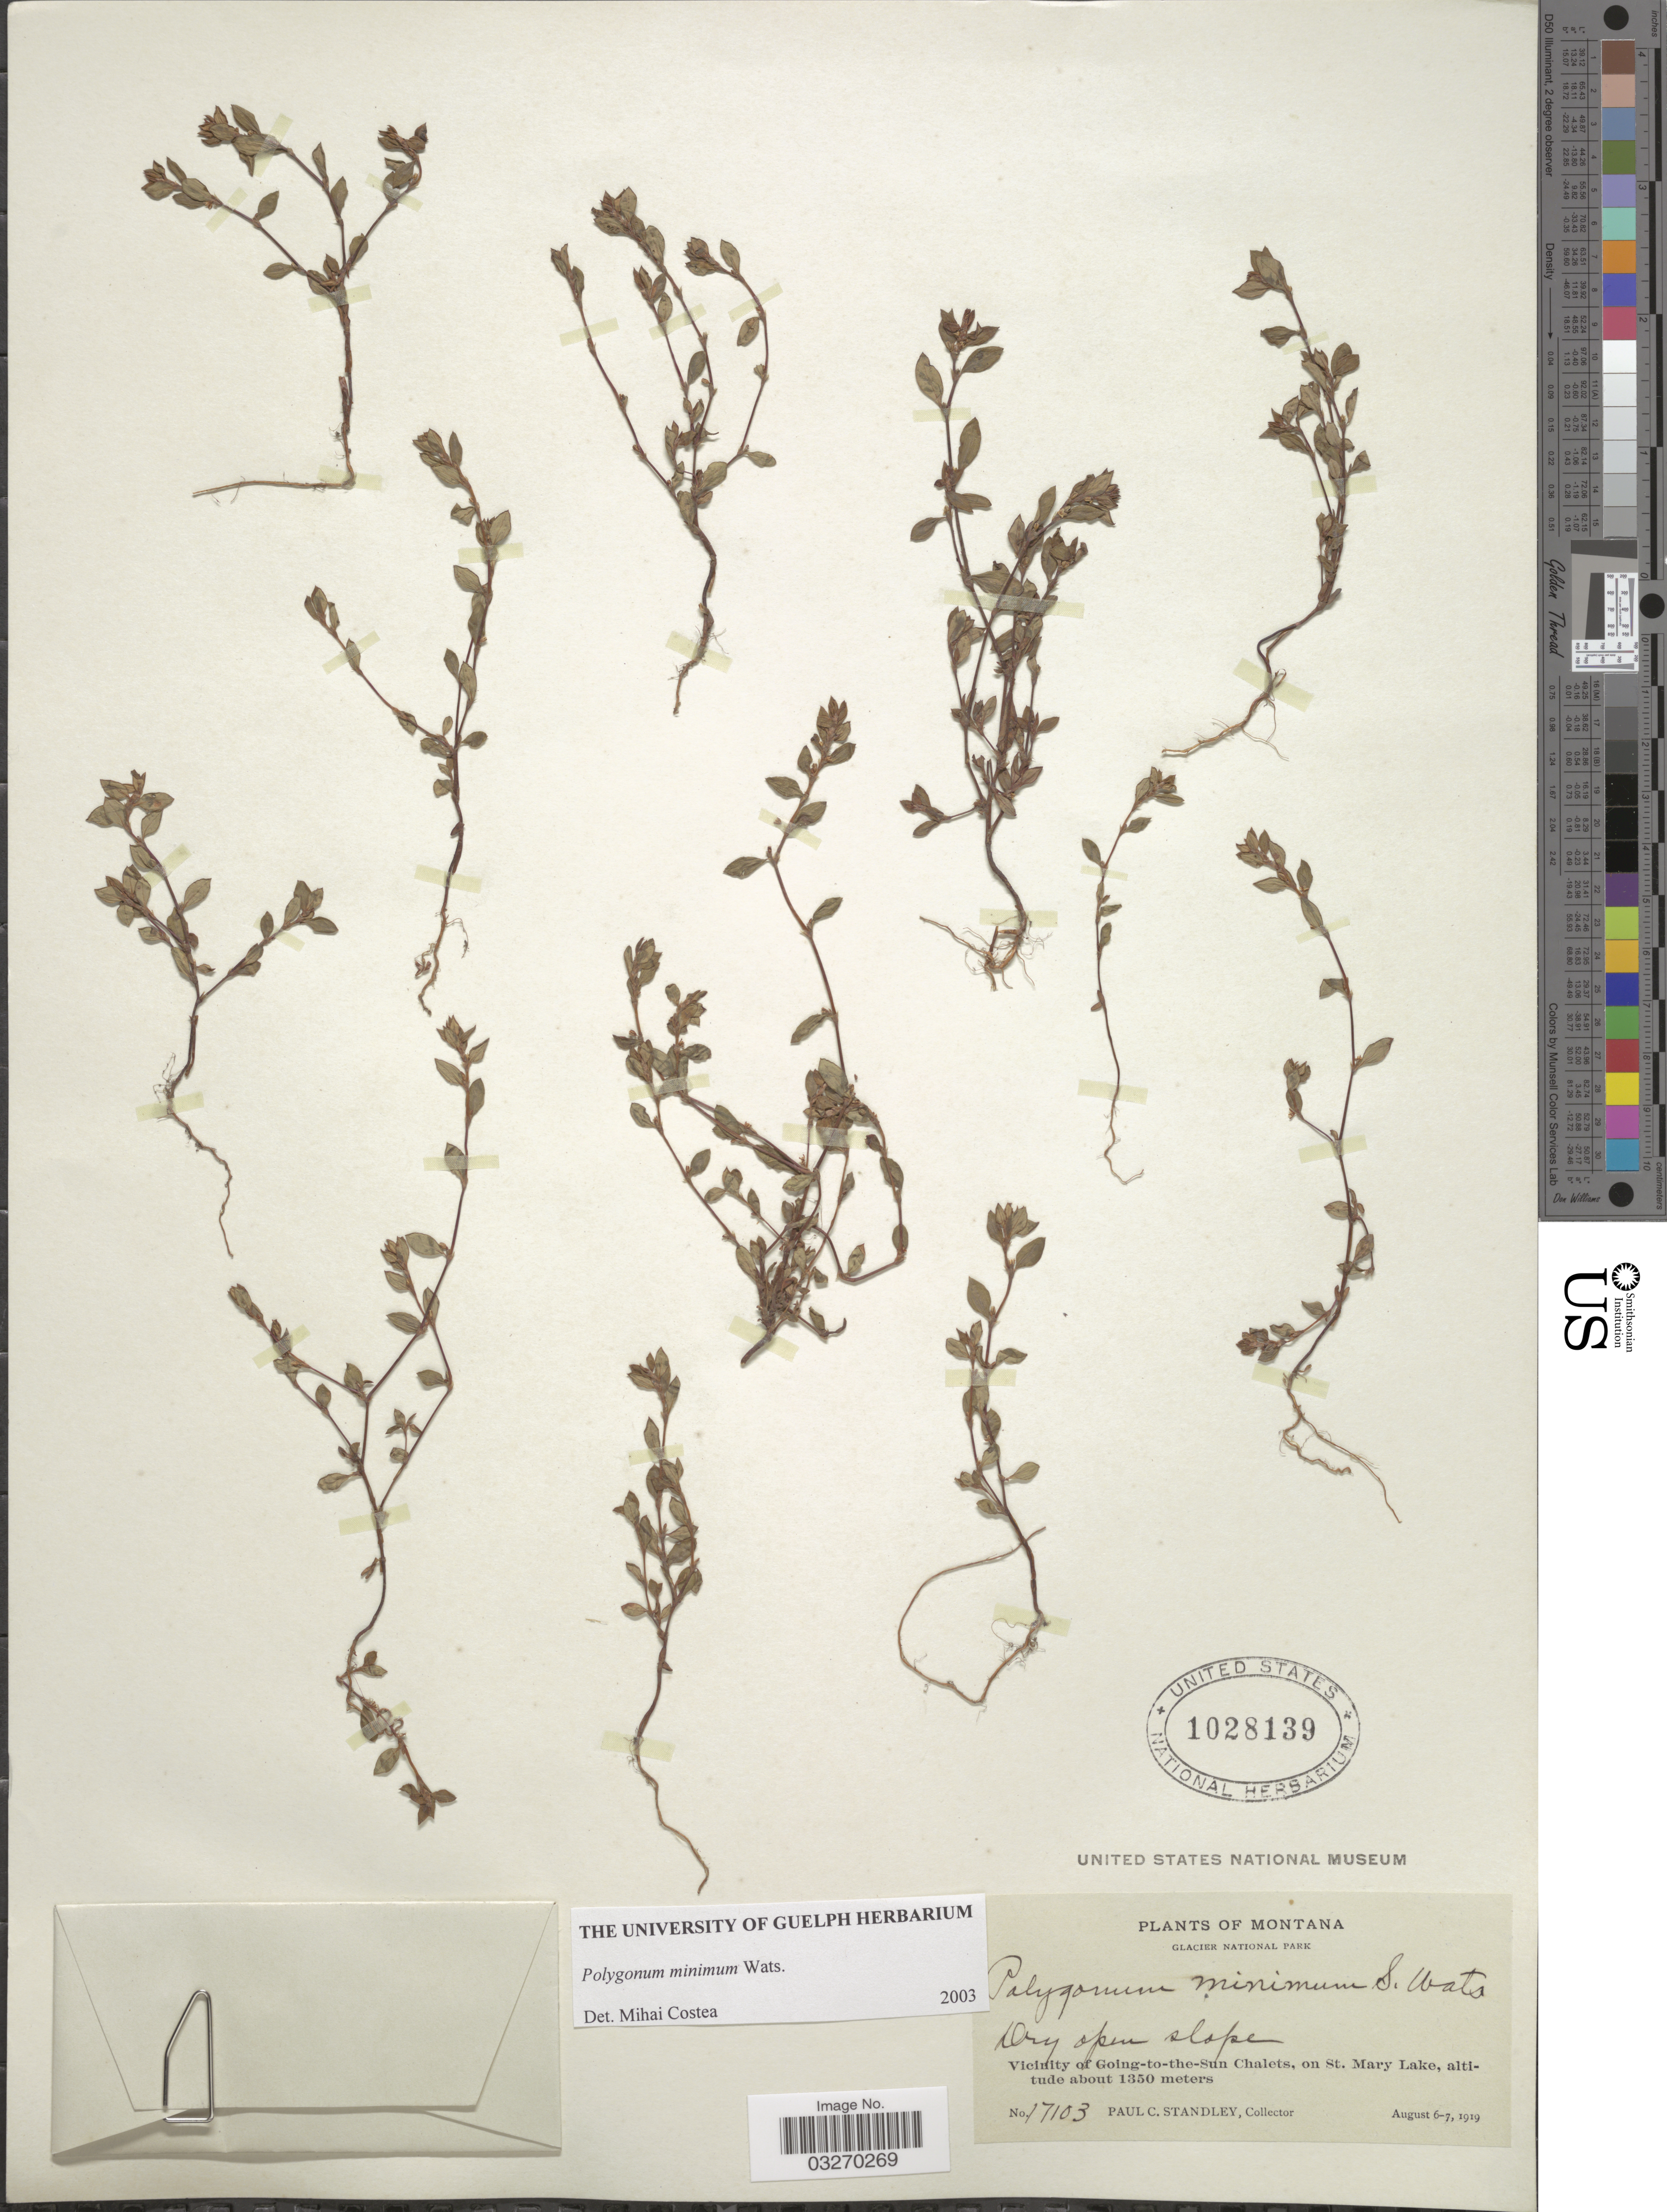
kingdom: Plantae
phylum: Tracheophyta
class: Magnoliopsida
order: Caryophyllales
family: Polygonaceae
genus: Polygonum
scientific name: Polygonum minimum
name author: S. Watson in C. King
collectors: P. C. Standley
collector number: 17103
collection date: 1919-08-06/1919-08-07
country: United States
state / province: Montana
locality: Glacier National Park. Vicinity of Going-to-the-Sun Chalets, on St. Mary Lake.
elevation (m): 1350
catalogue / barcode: US 1028139